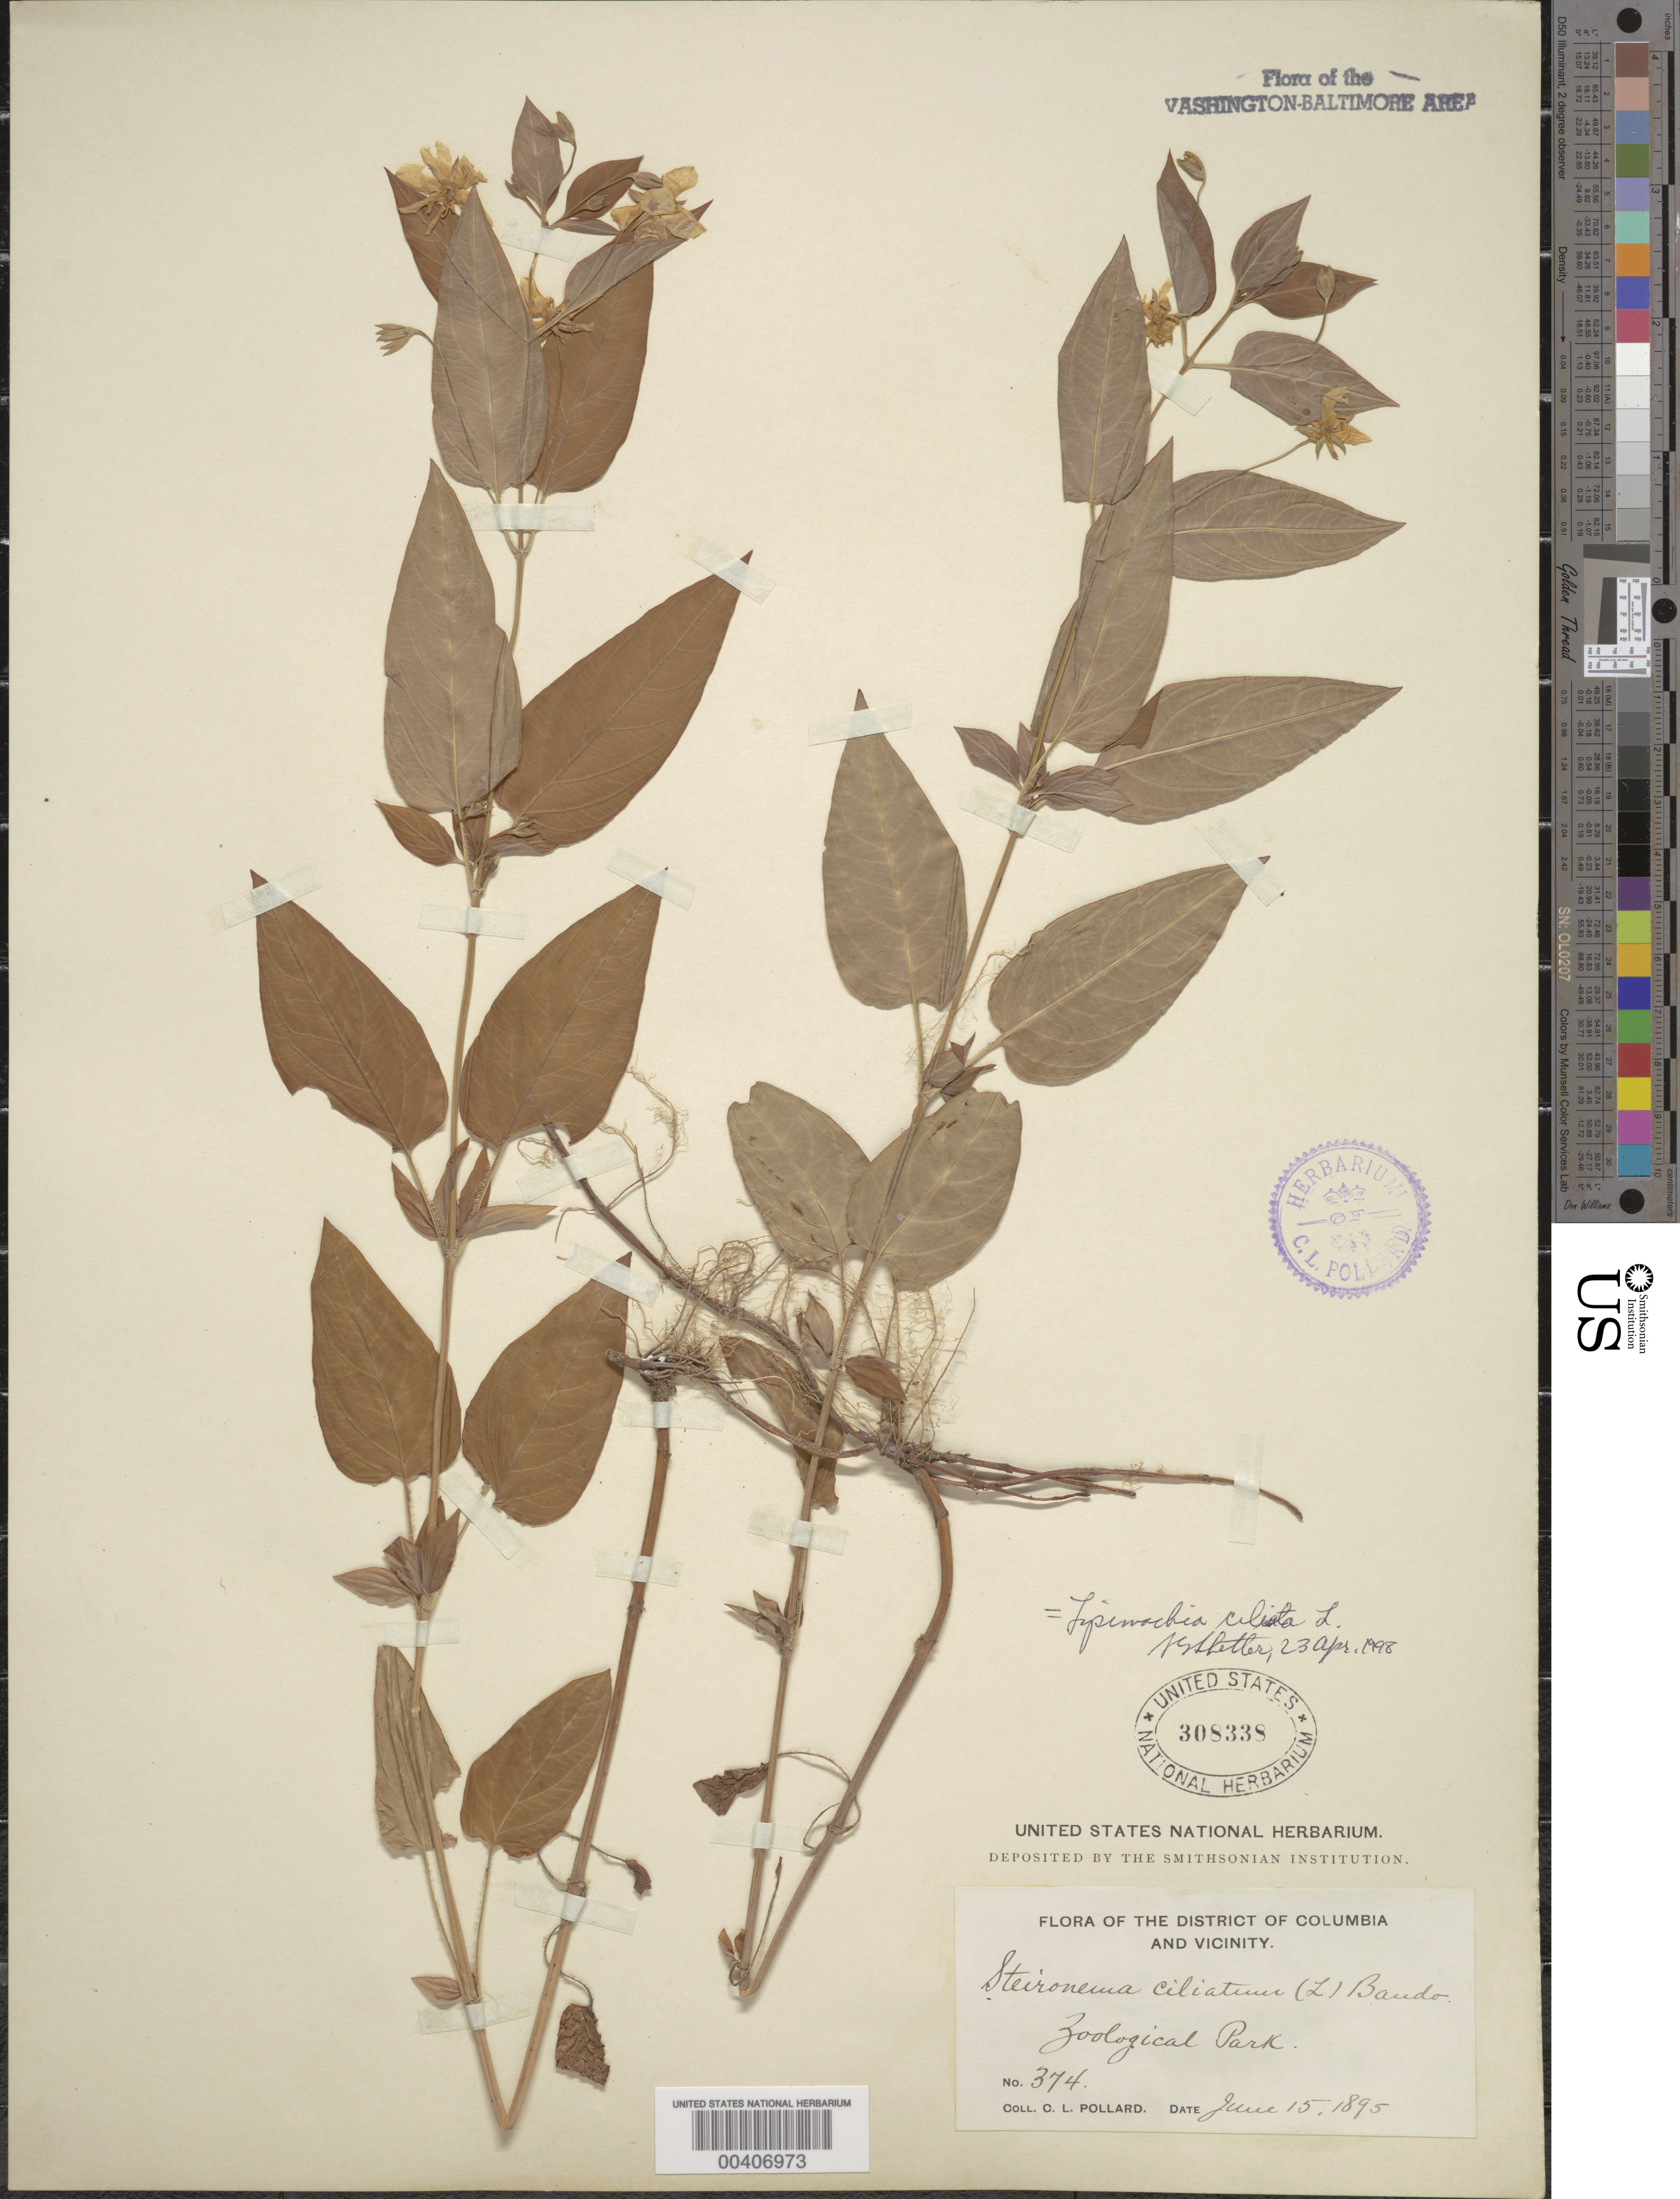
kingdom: Plantae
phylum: Tracheophyta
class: Magnoliopsida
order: Ericales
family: Primulaceae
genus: Lysimachia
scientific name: Lysimachia ciliata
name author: L.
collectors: C. L. Pollard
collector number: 374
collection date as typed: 15 Jun 1895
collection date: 1895-06-15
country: United States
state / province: District of Columbia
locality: Zoological Park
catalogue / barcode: US 308338